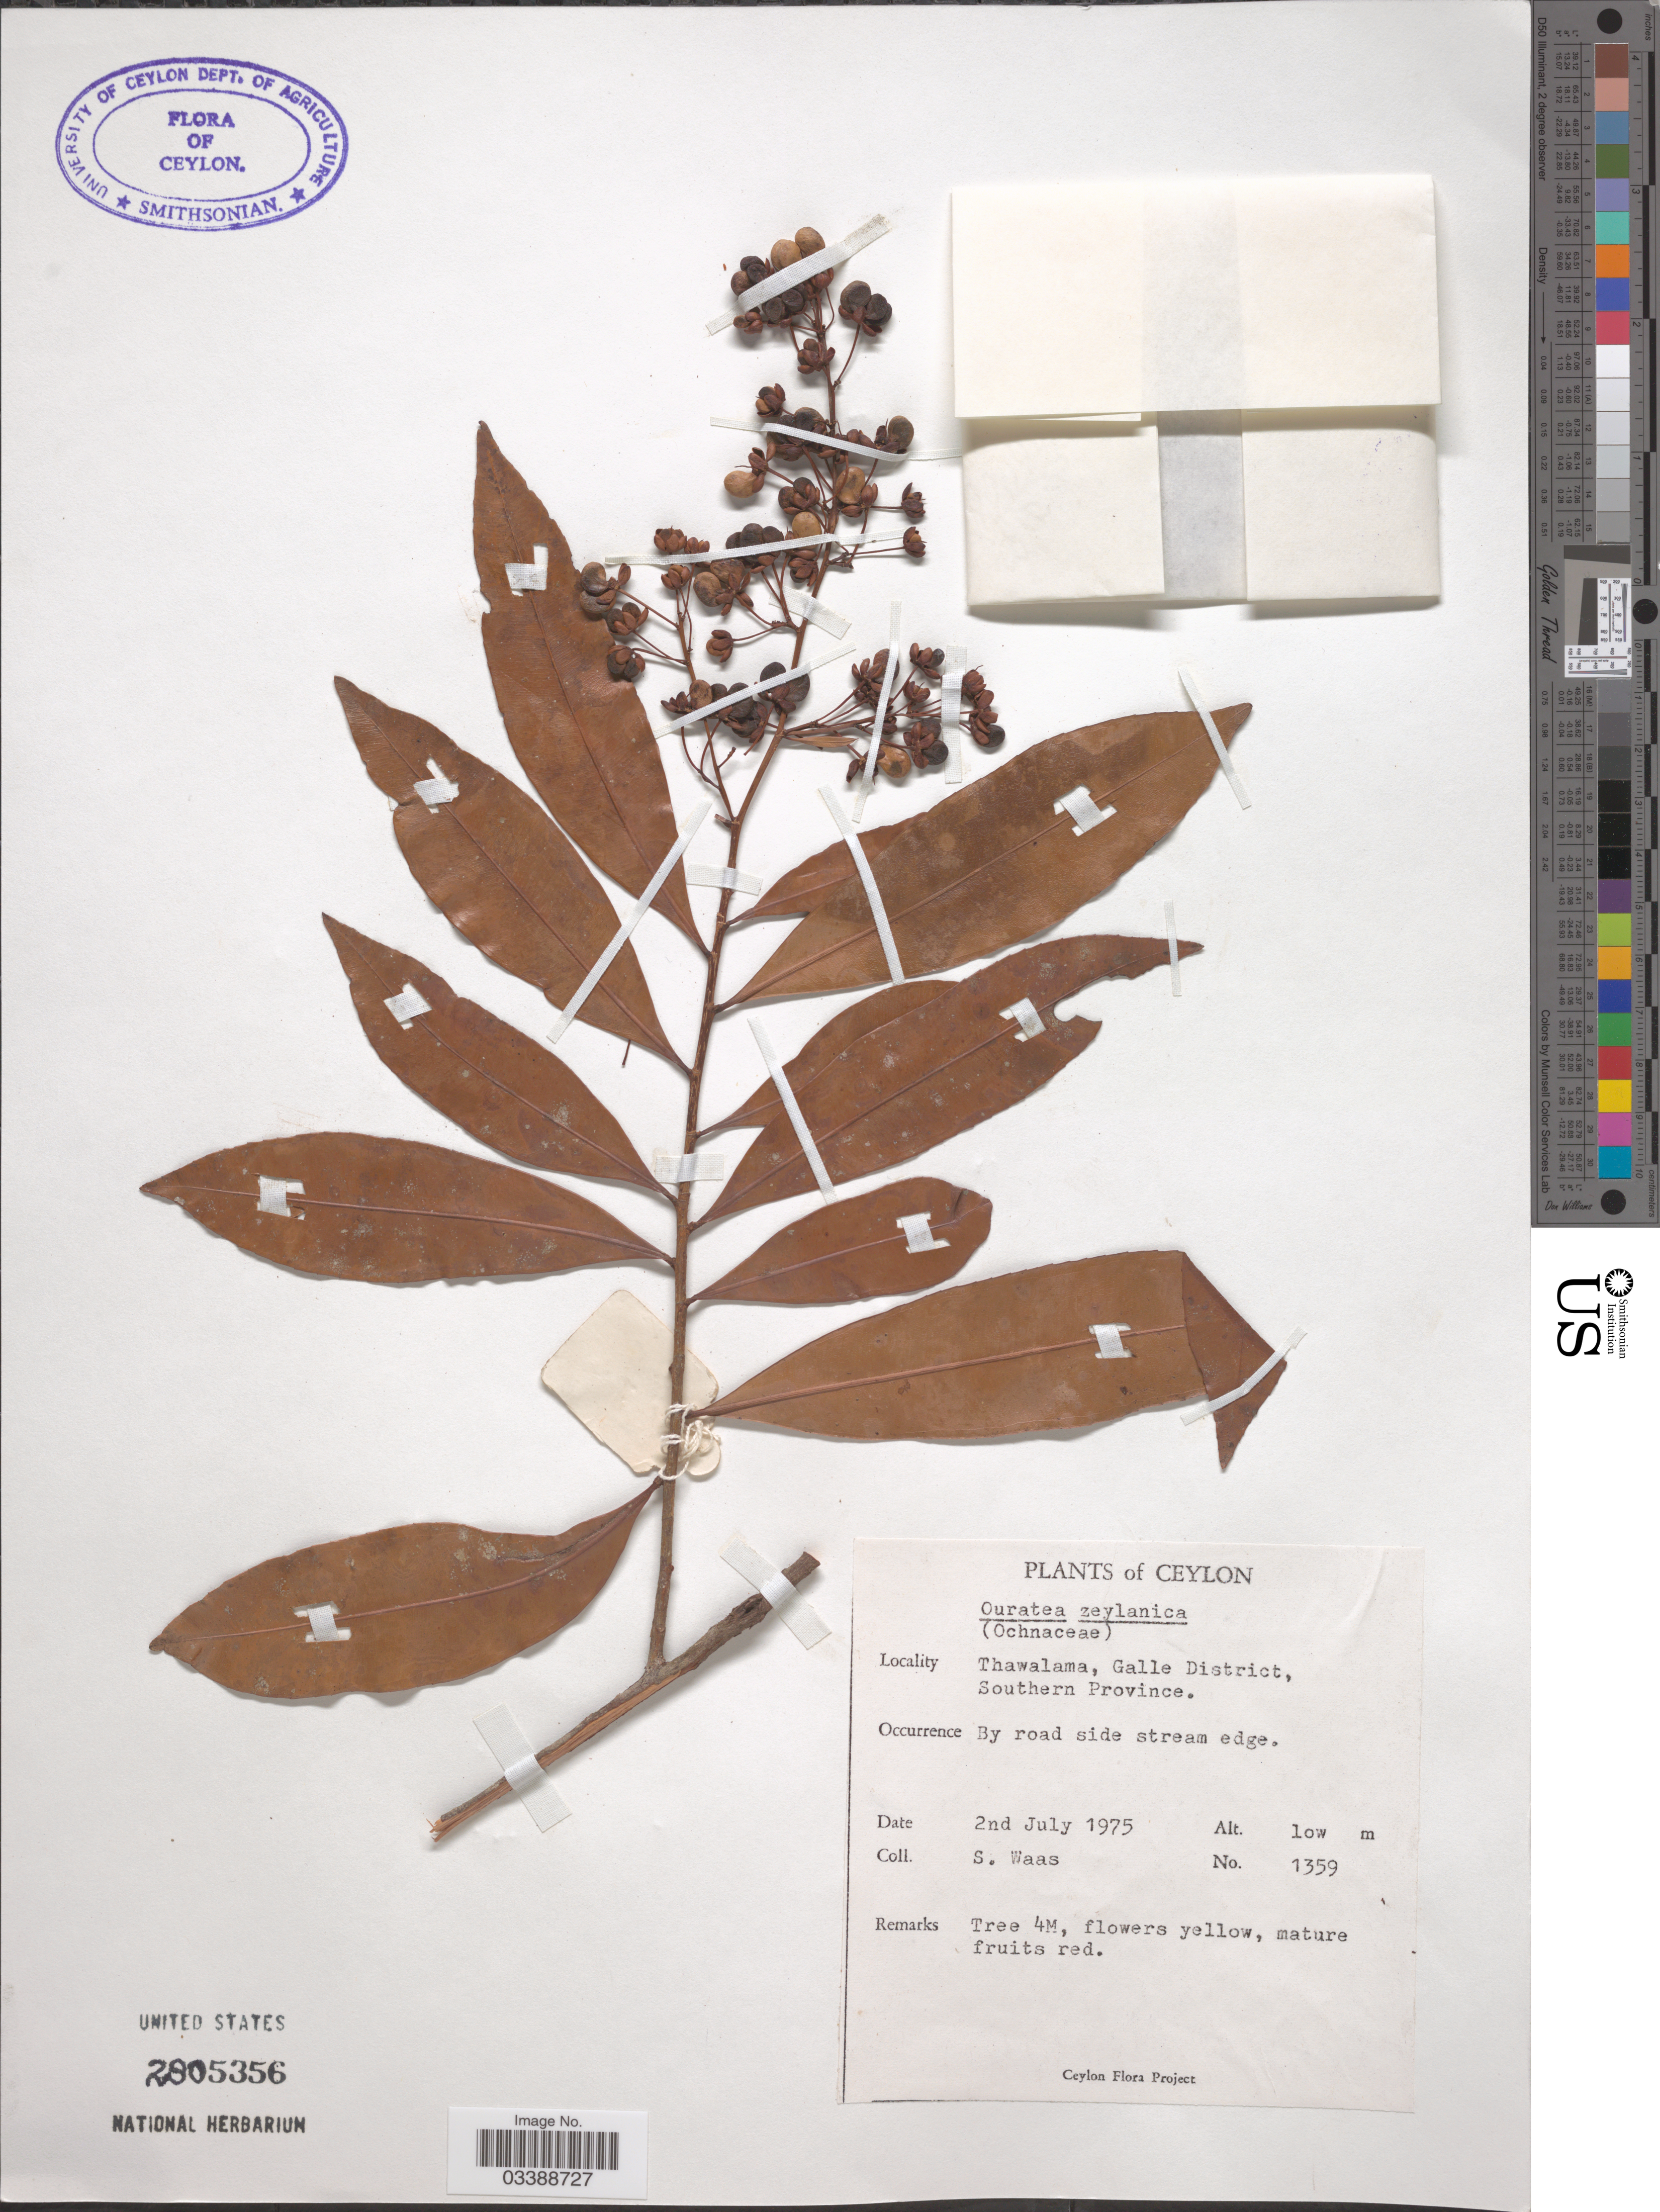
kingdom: Plantae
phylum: Tracheophyta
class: Magnoliopsida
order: Malpighiales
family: Ochnaceae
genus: Campylospermum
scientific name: Campylospermum serratum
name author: (Gaertn.) Bittrich & M.C.E. Amaral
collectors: S. Waas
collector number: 1359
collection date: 1975-07-02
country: Sri Lanka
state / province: Southern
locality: Ceylon. Thawalama, Galle District.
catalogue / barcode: US 2805356